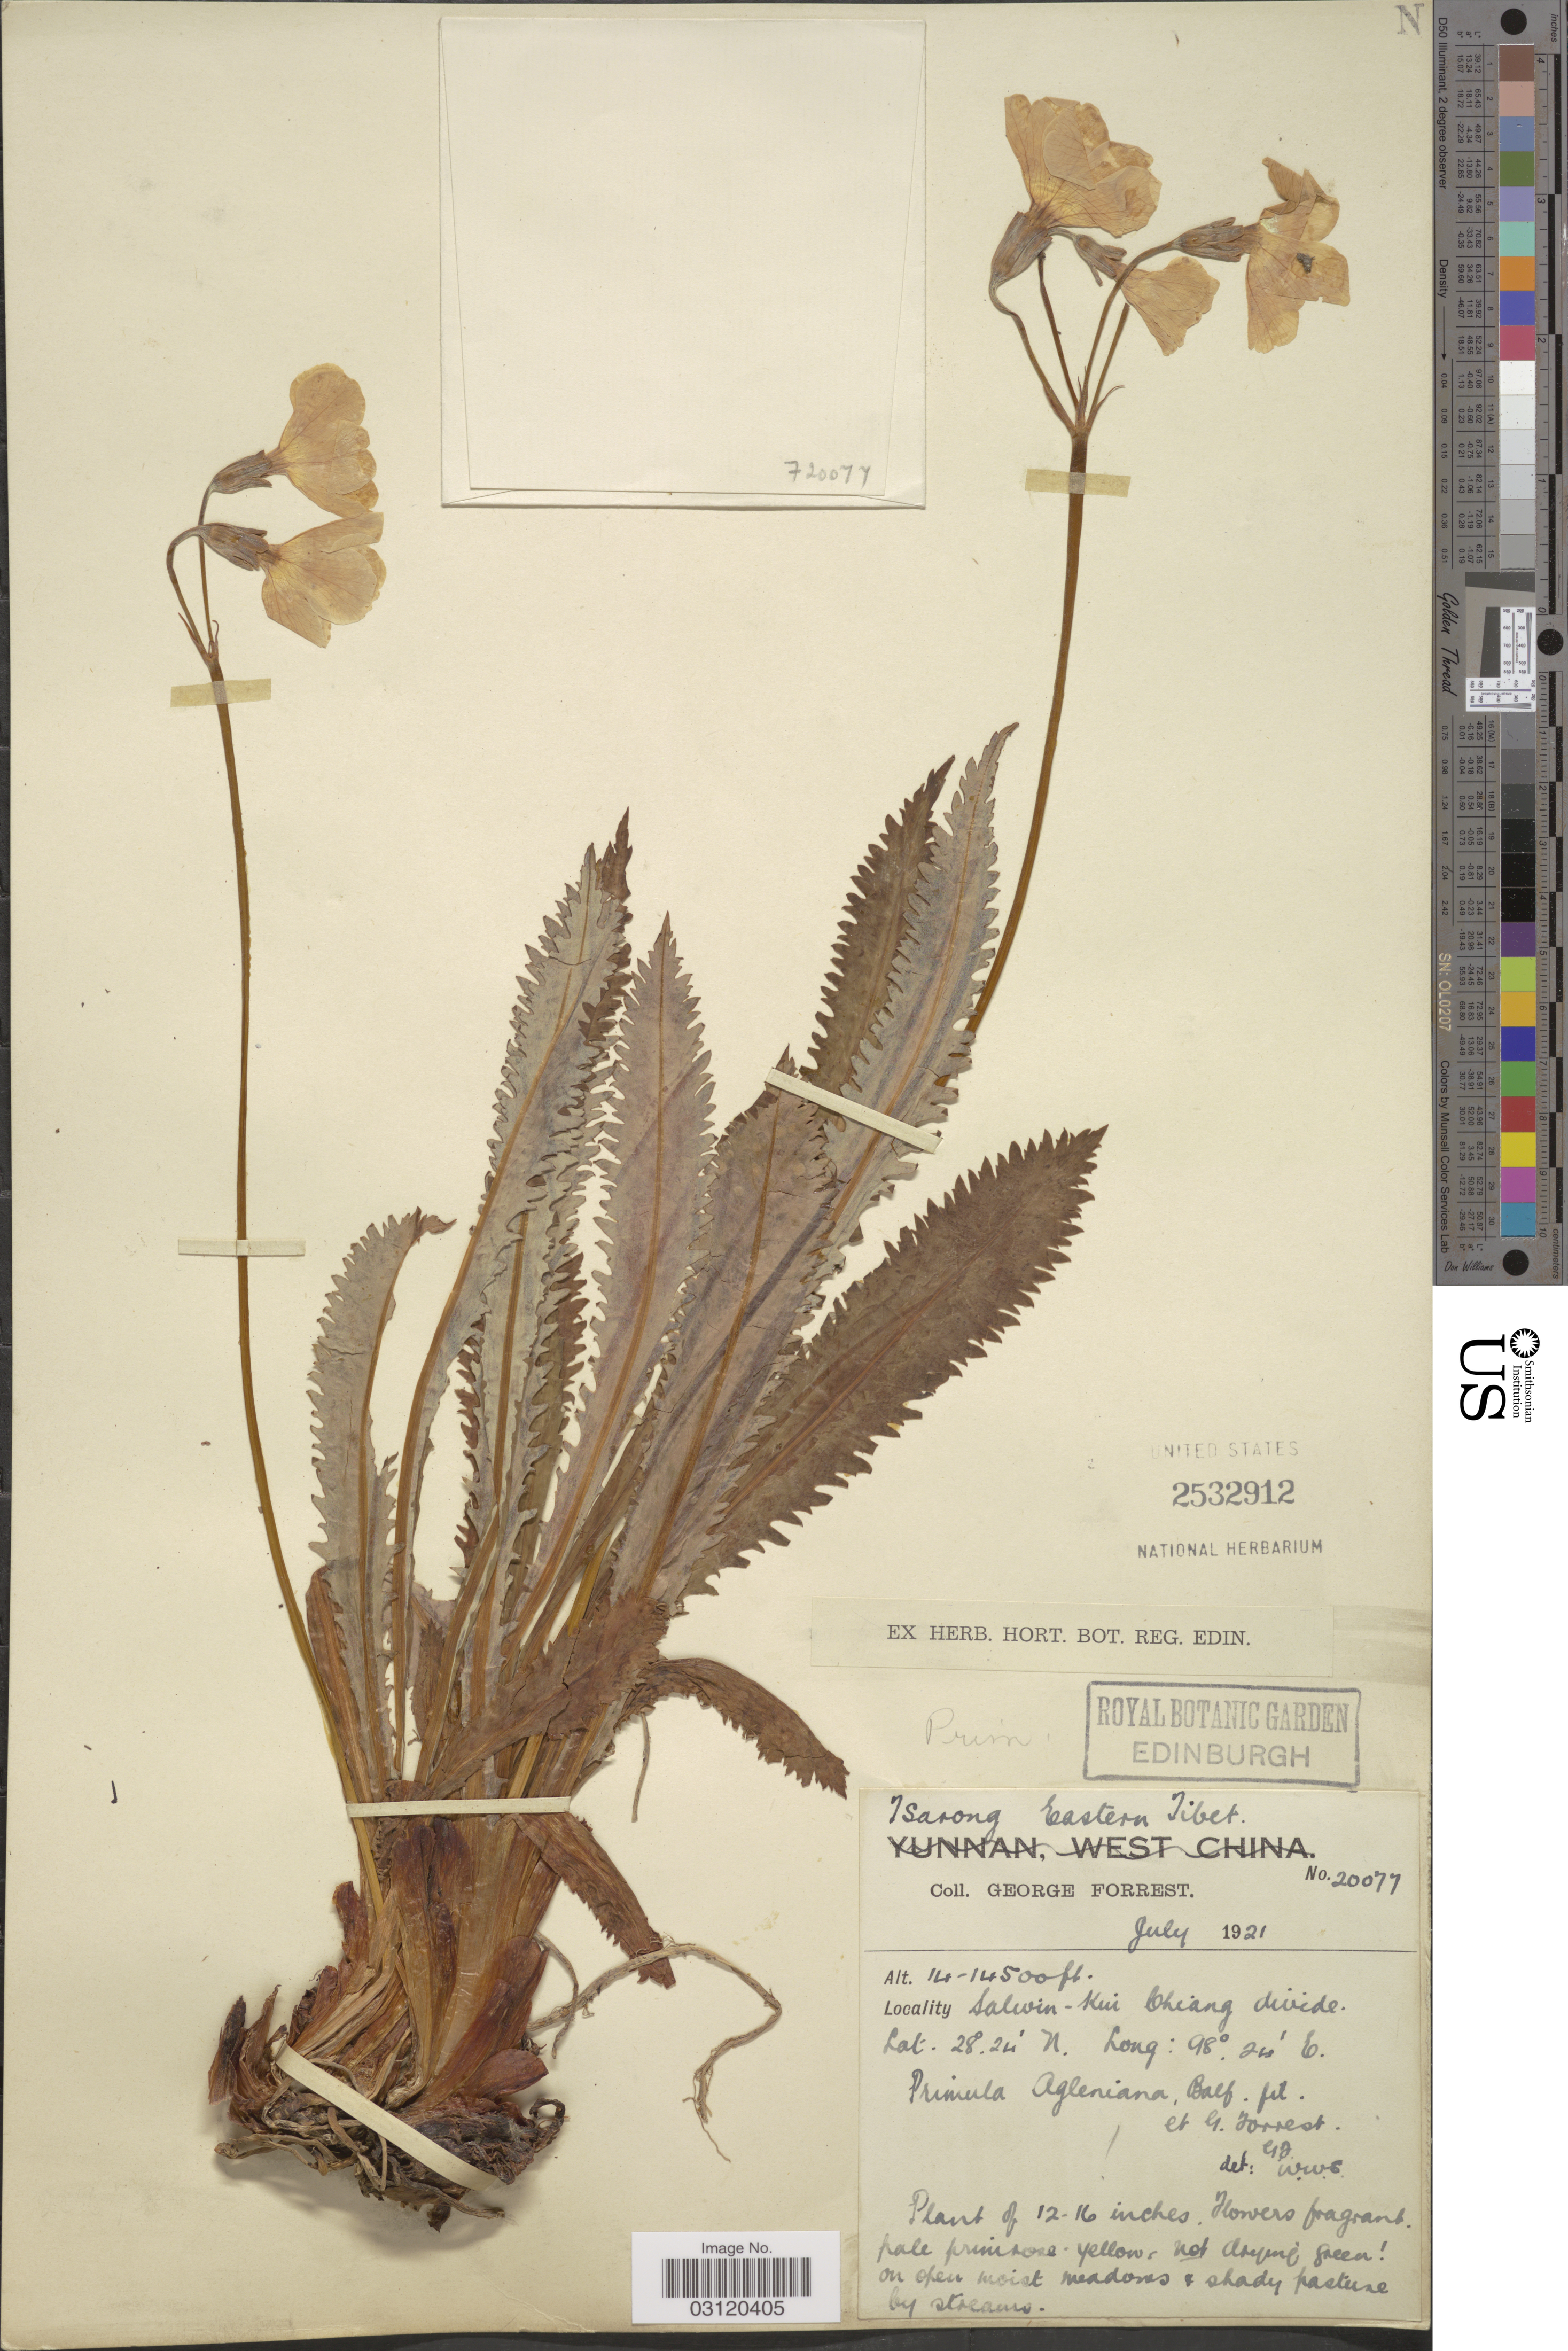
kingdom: Plantae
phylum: Tracheophyta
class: Magnoliopsida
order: Ericales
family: Primulaceae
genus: Primula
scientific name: Primula agleniana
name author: Balf. f. & Forrest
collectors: G. Forrest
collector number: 20077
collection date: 1921-07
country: China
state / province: Xizang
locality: Isarong, Eastern Tibet. Salwin-Kui Chiang divide.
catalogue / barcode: US 2532912